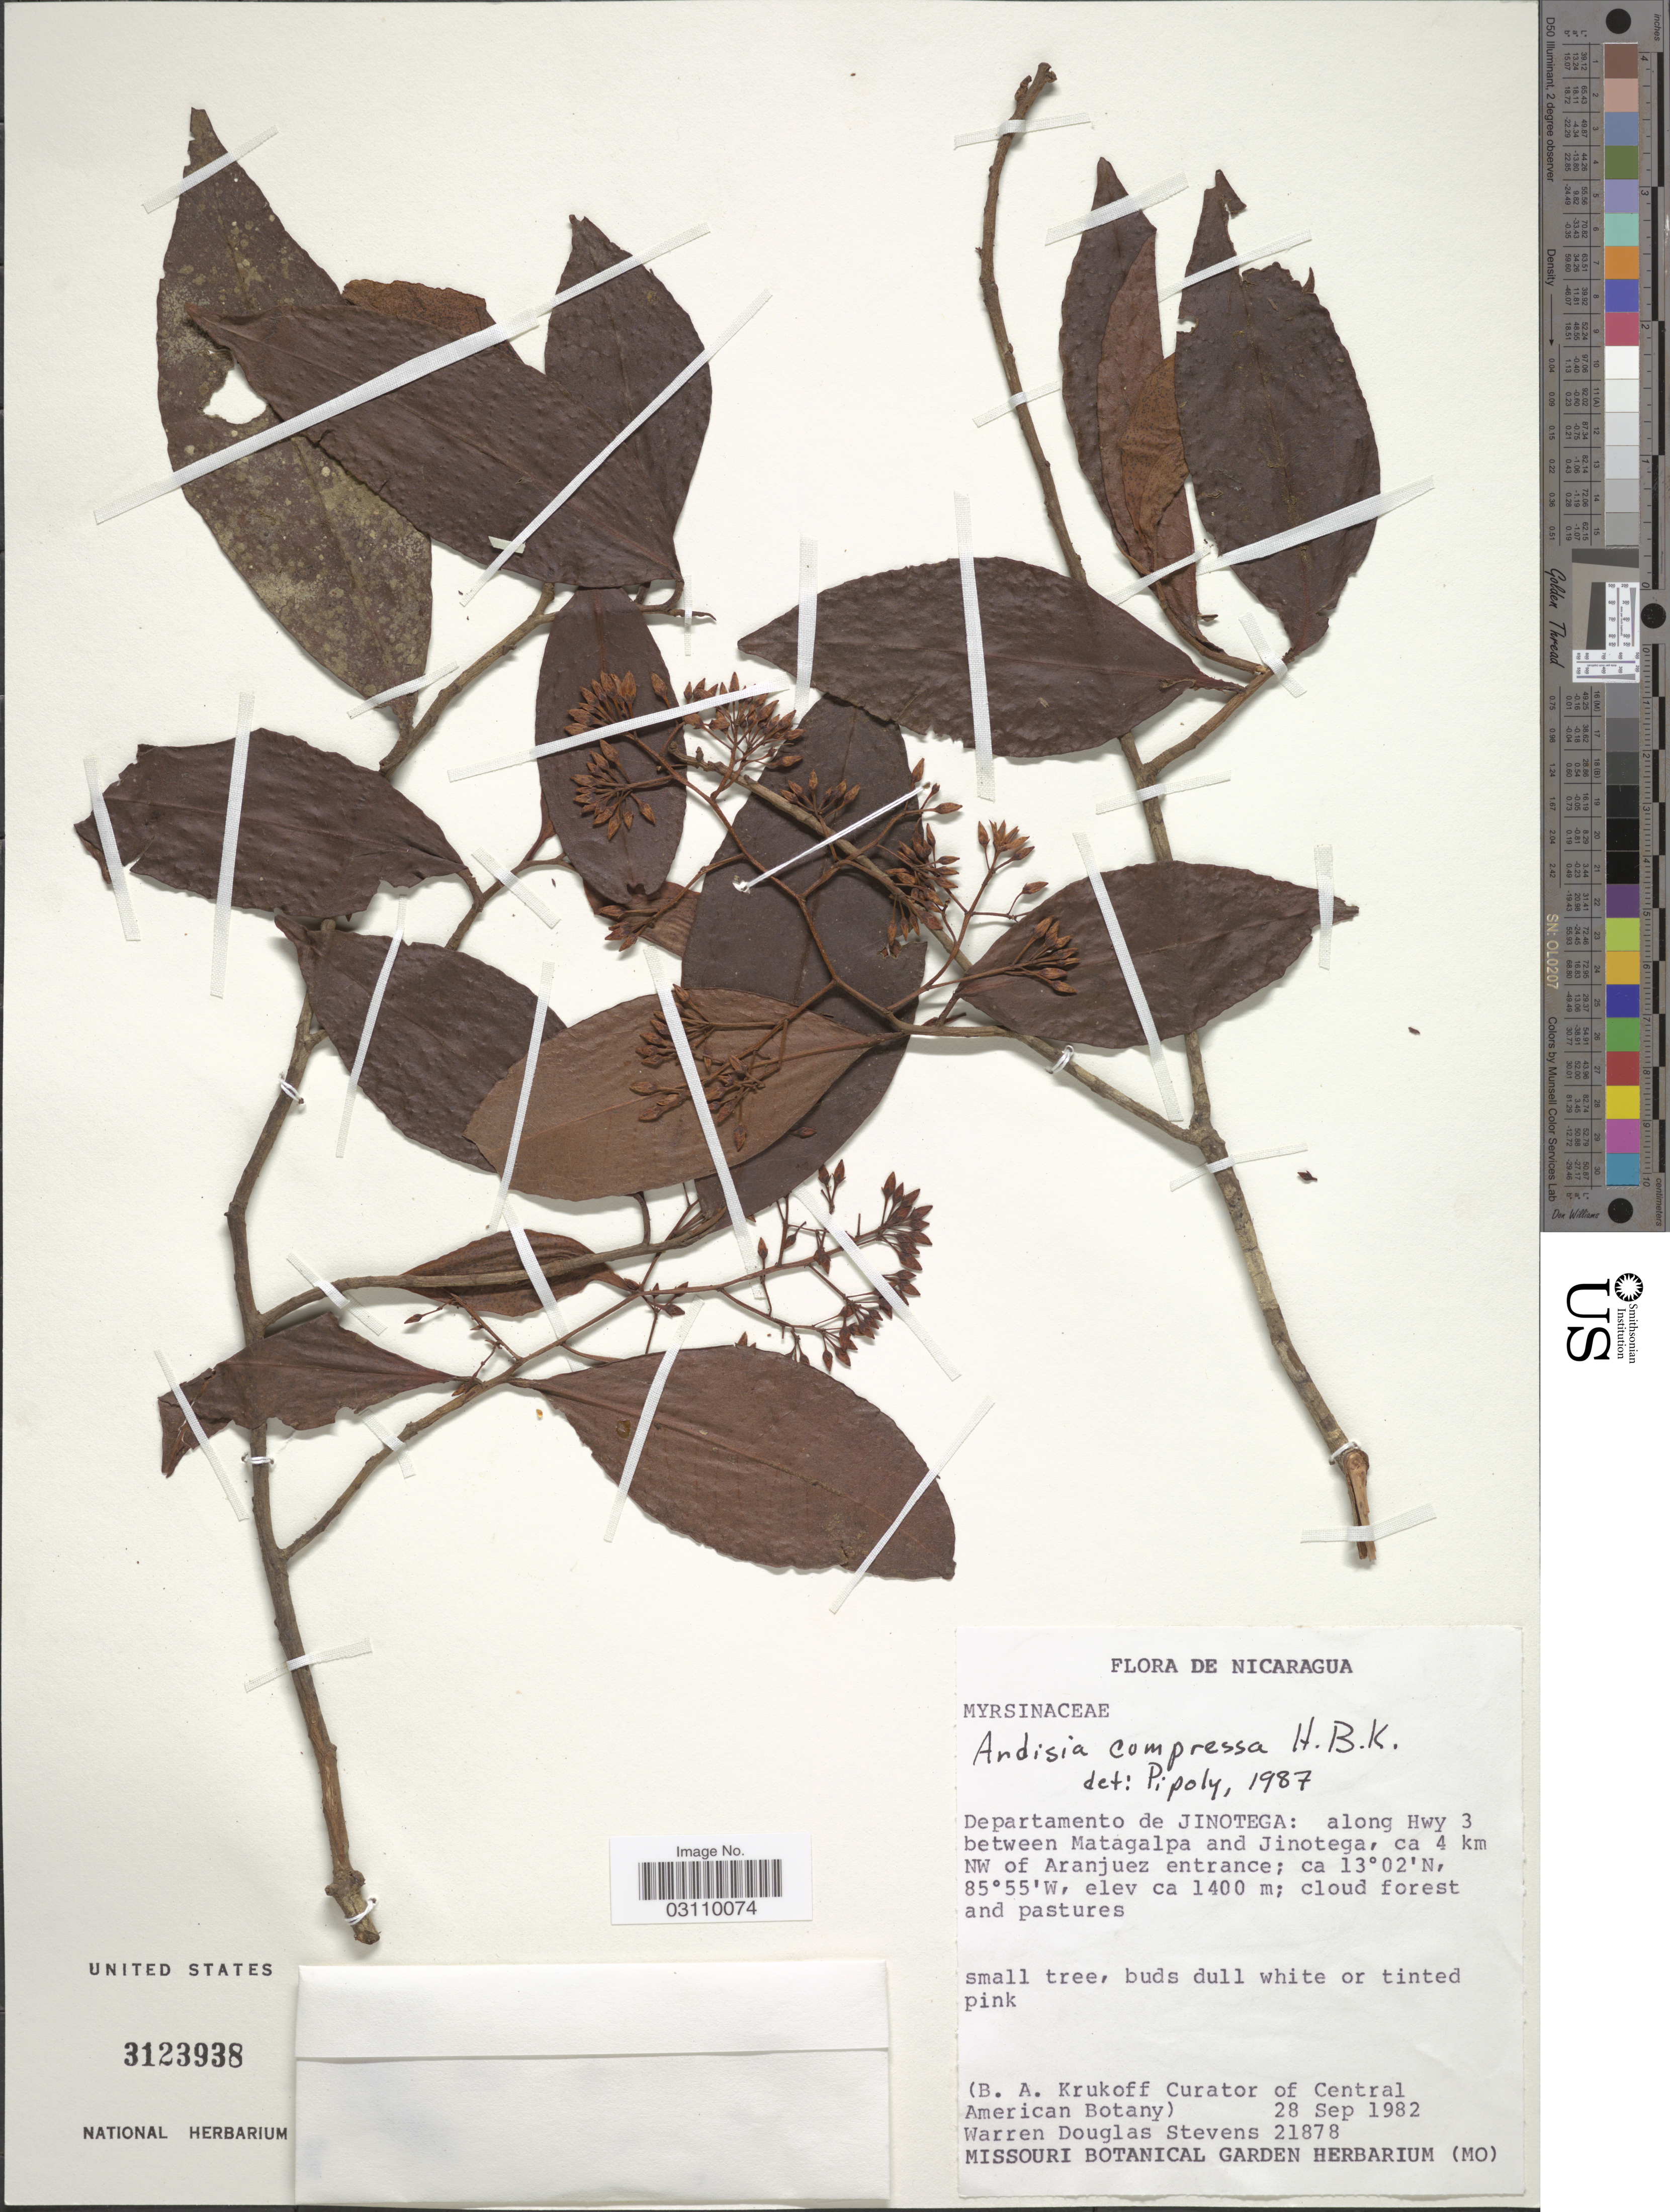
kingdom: Plantae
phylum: Tracheophyta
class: Magnoliopsida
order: Ericales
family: Primulaceae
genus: Ardisia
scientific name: Ardisia compressa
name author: Kunth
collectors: W. D. Stevens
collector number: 21878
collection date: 1982-09-28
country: Nicaragua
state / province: Jinotega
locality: Departamento de Jinotega: along Hwy 3 between Matagalpa and Jinotega, ca 4 km NW of Aranjuez entrance.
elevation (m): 1400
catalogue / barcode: US 3123938